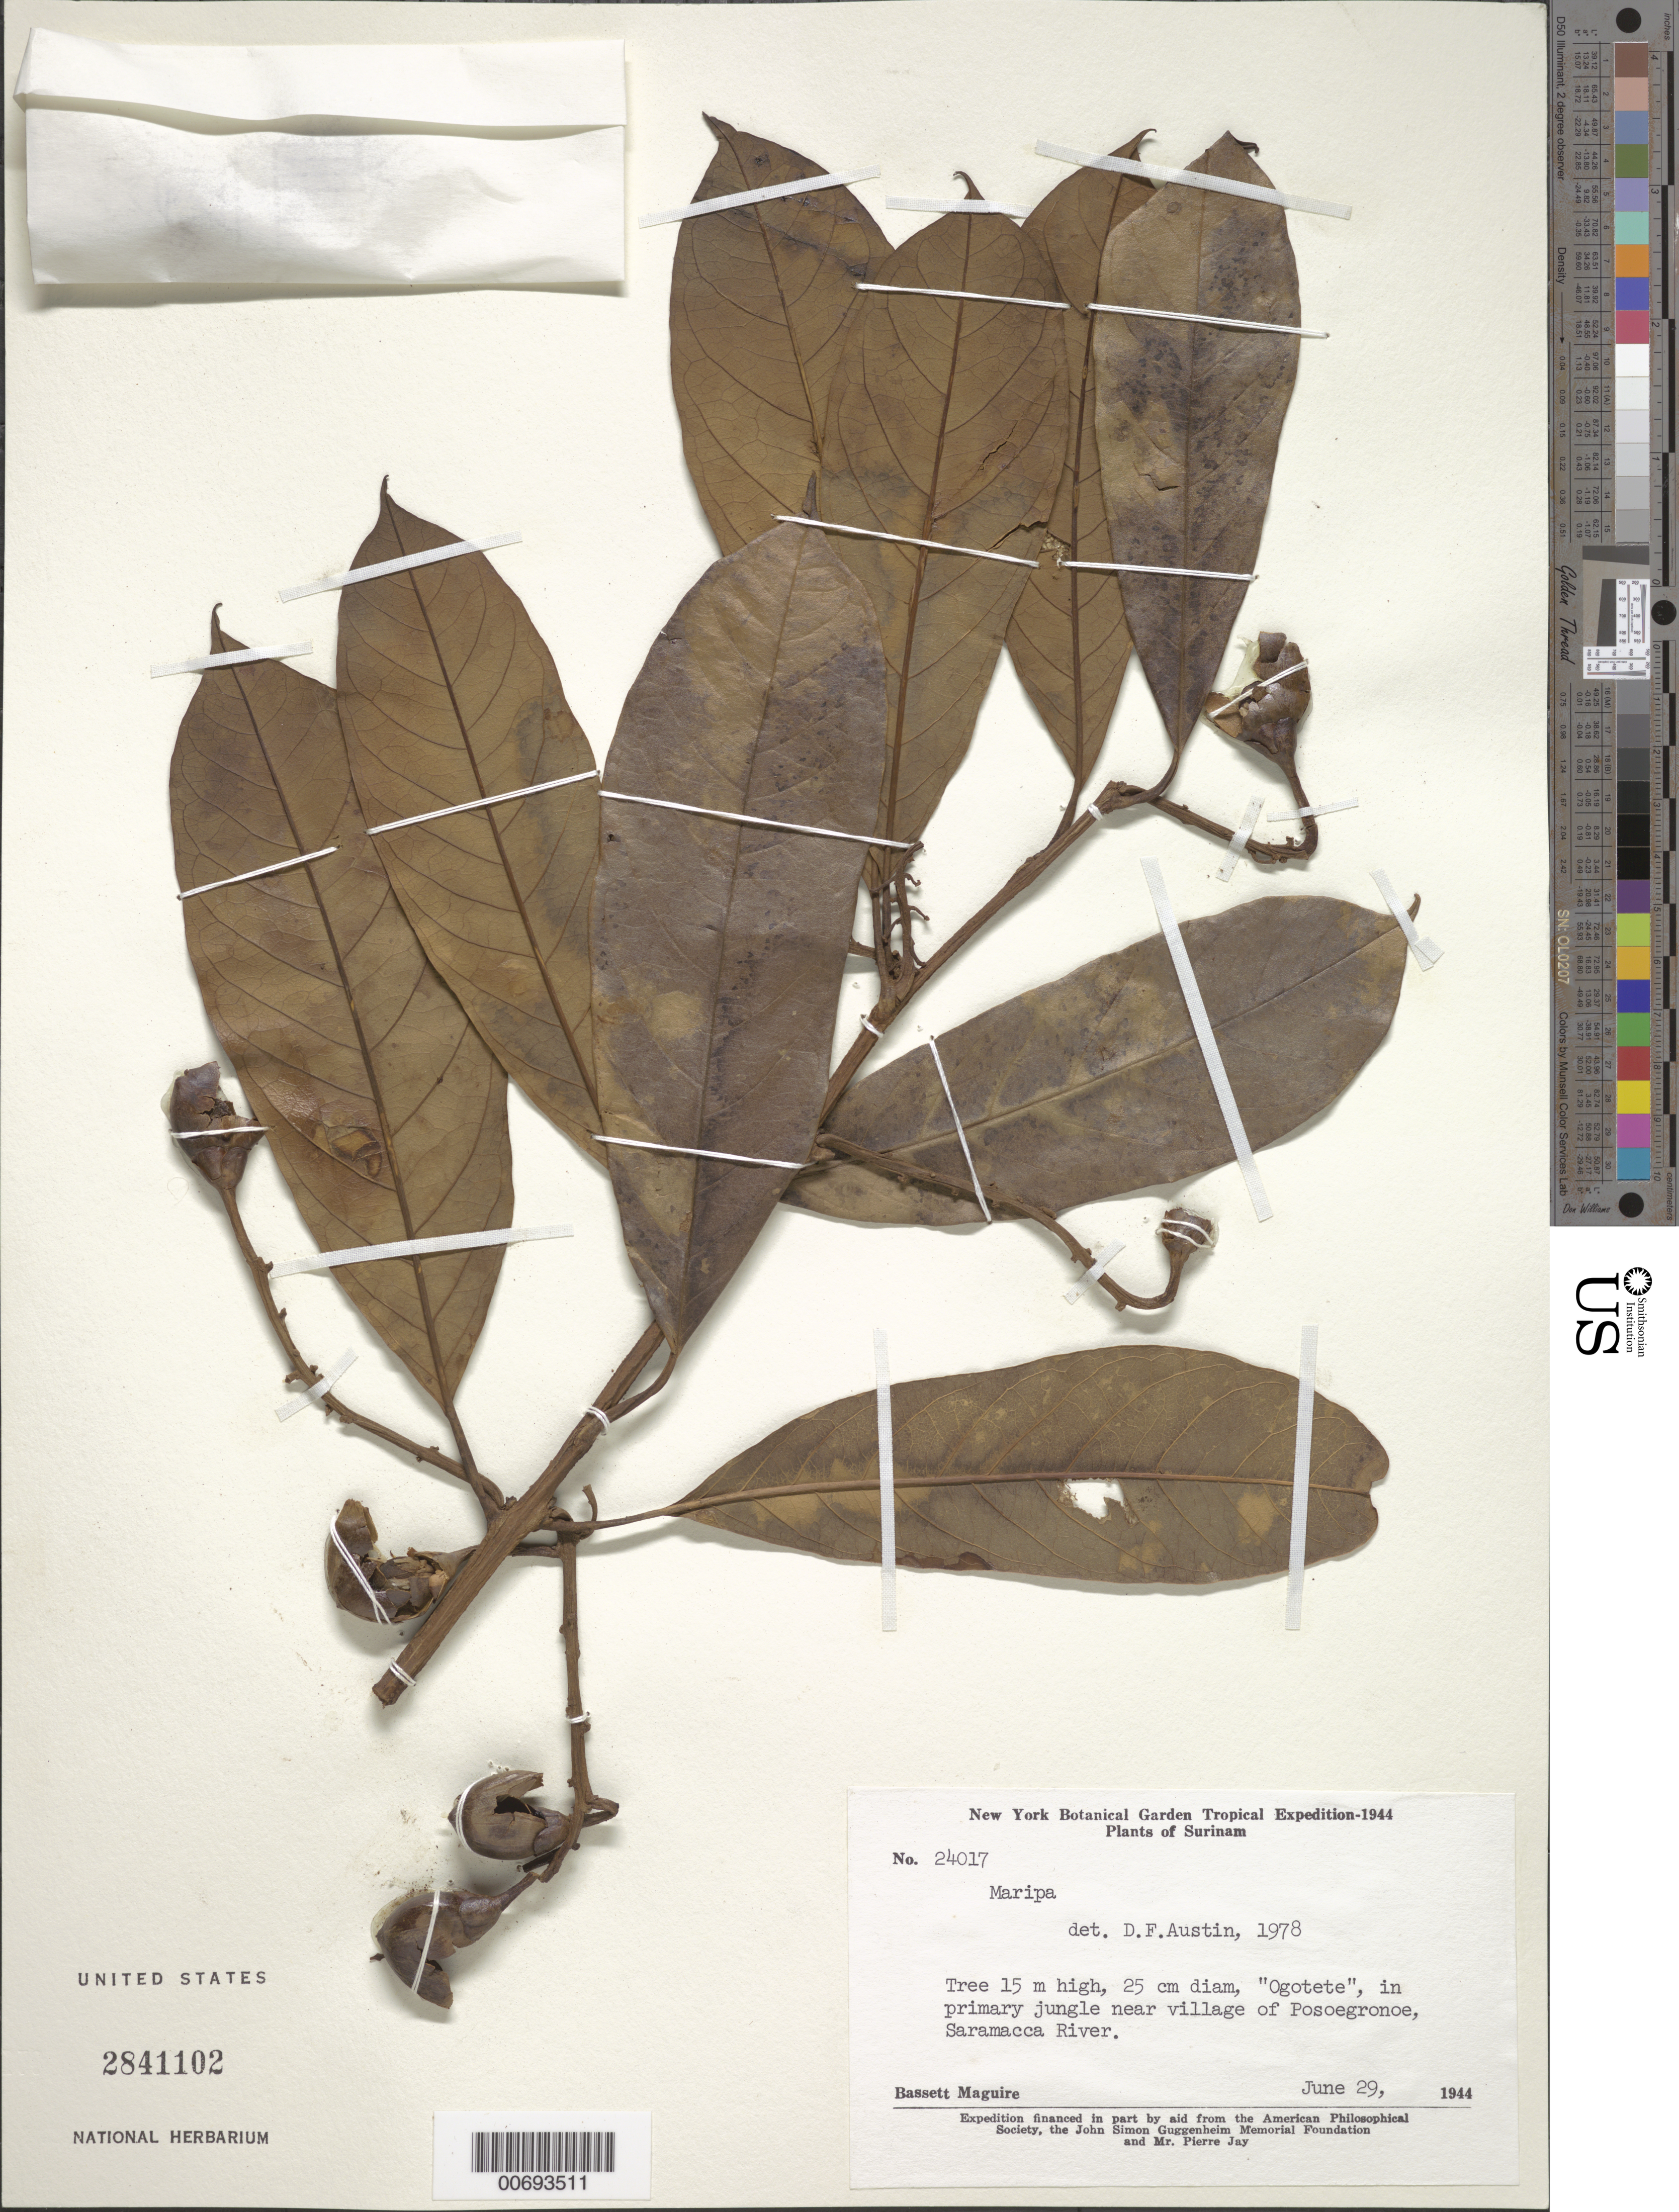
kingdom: Plantae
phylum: Tracheophyta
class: Magnoliopsida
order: Solanales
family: Convolvulaceae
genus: Maripa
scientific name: Maripa sp.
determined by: Austin, D. F.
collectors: B. Maguire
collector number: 24017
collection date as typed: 29-Jun-44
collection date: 1944-06-29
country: Suriname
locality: Saramacca River Headwaters, Posoegronoe Village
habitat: Primary jungle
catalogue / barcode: US 2841102